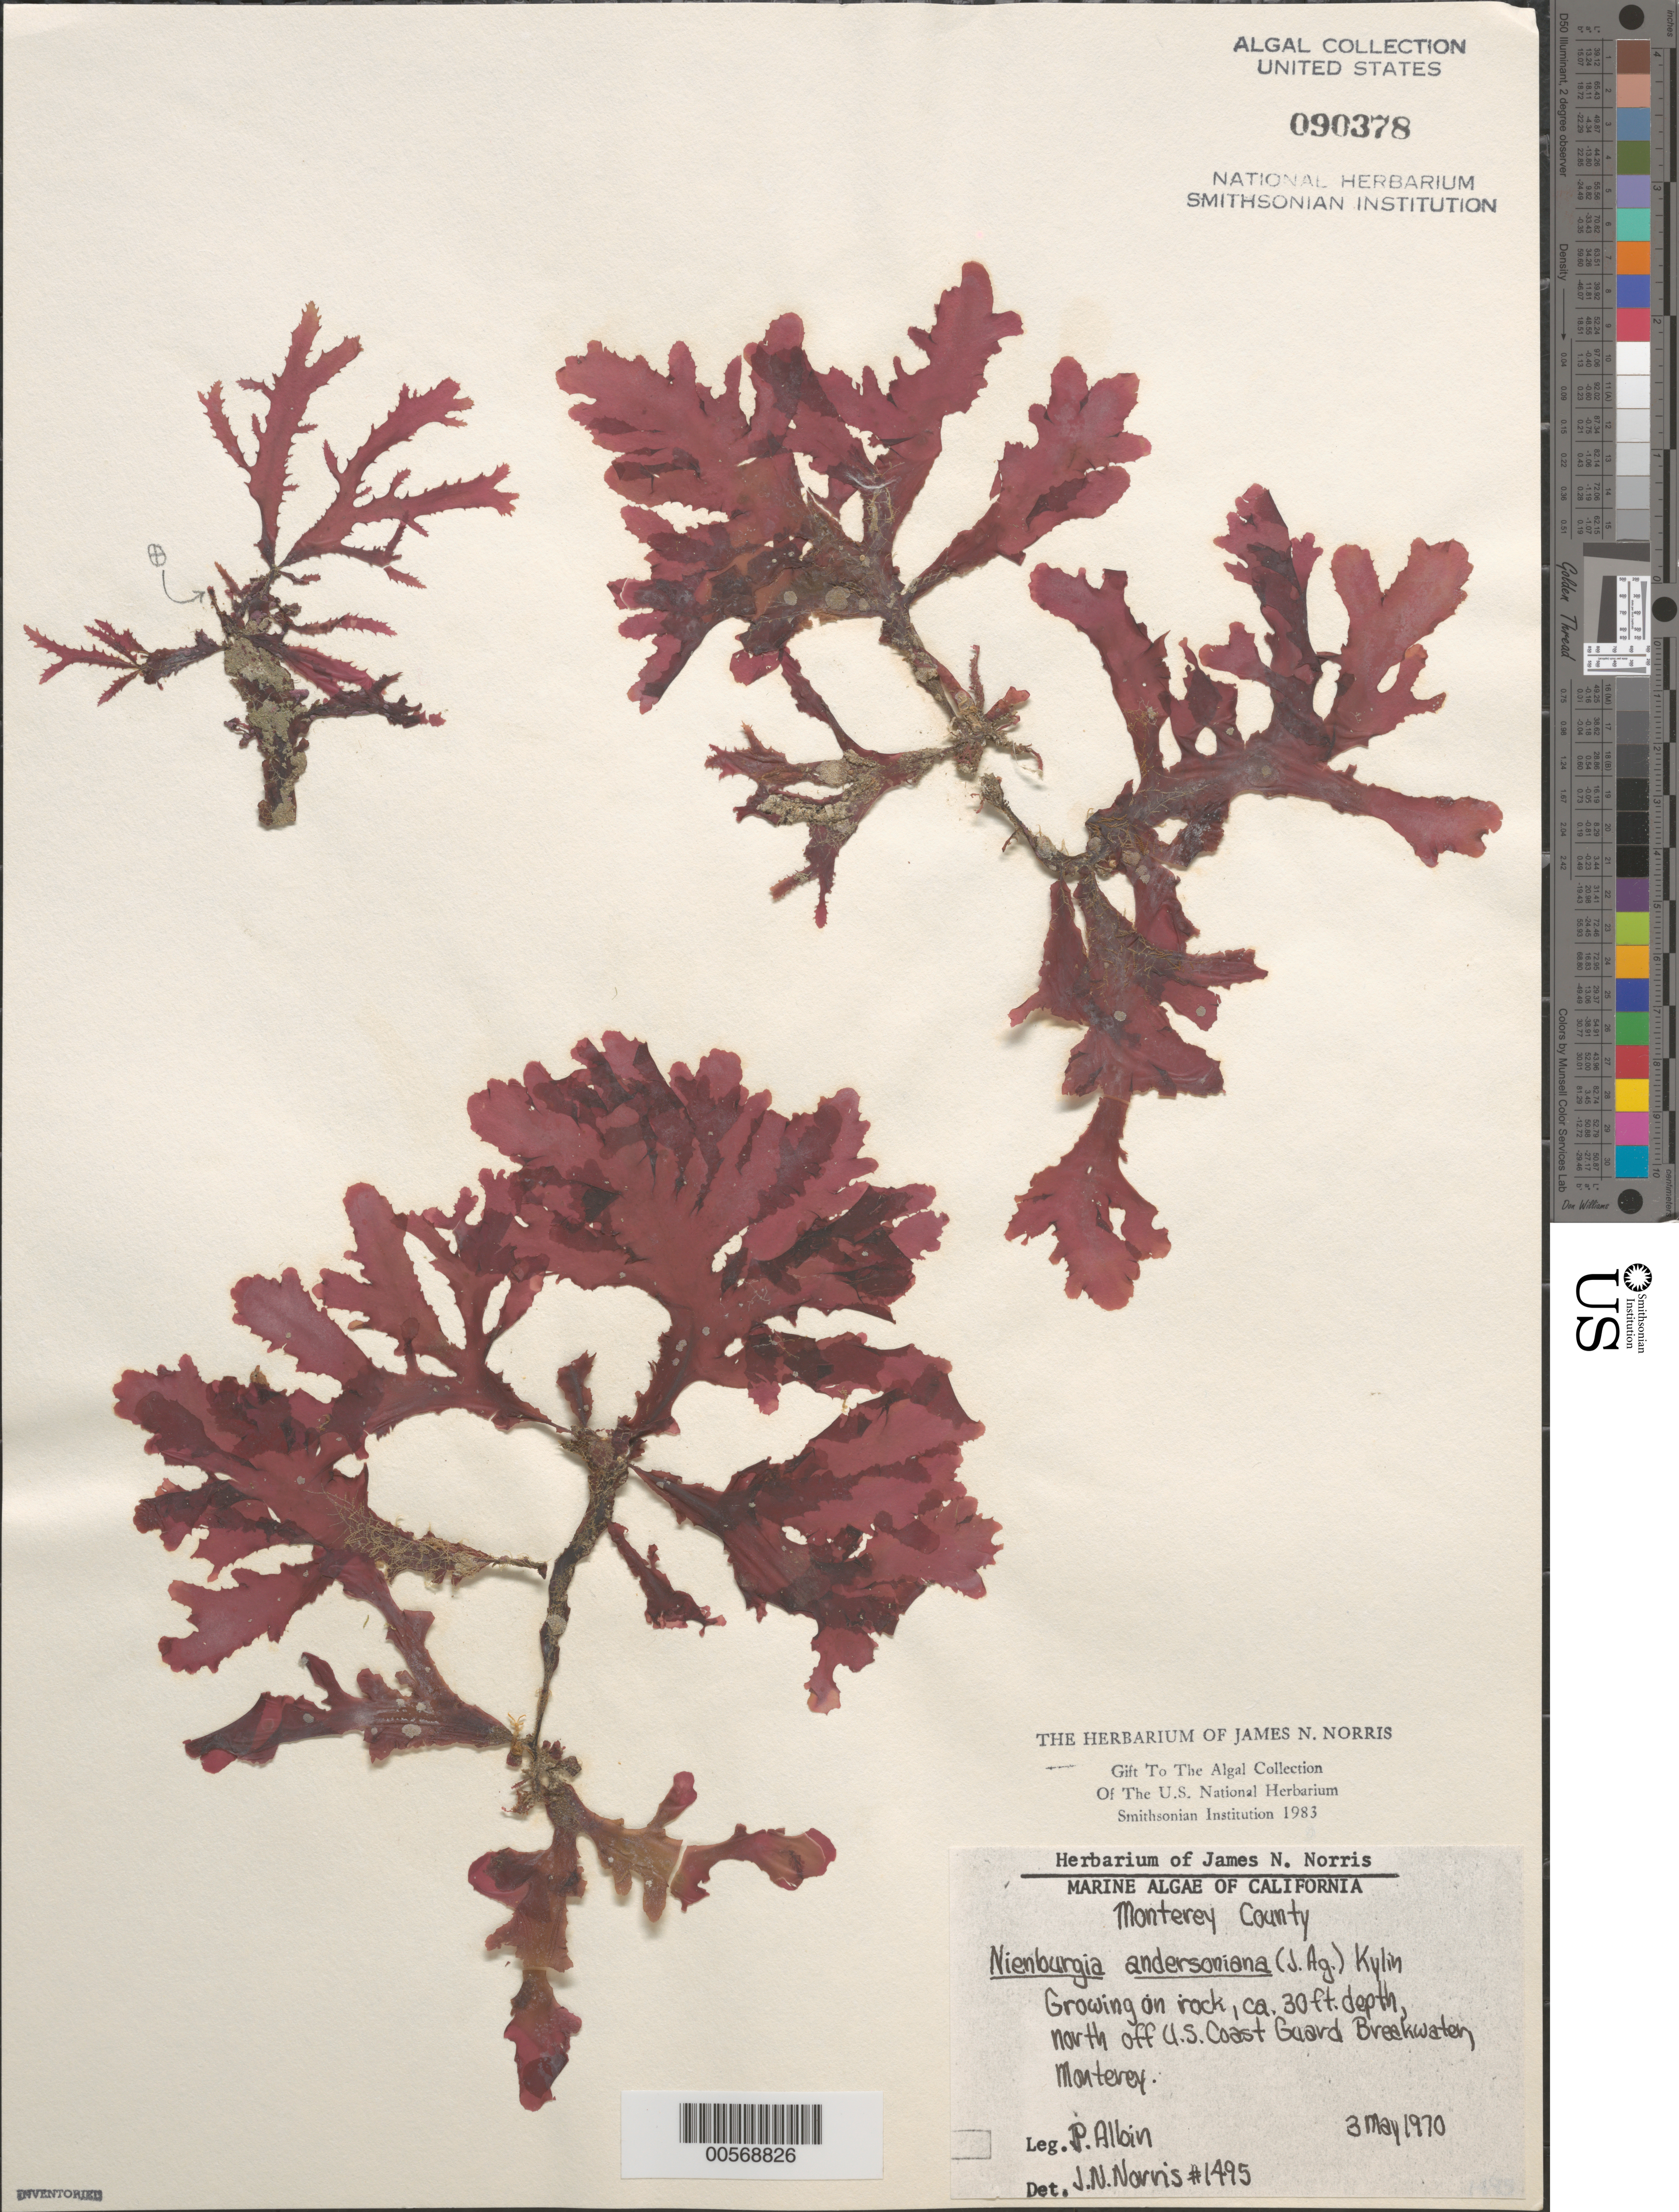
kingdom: Plantae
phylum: Rhodophyta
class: Florideophyceae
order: Ceramiales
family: Delesseriaceae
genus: Nienburgia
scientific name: Nienburgia andersoniana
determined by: Norris, James N.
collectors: P. Albin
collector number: JN-1495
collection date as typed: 03 May 1970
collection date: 1970-05-03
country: United States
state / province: California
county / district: Monterey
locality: Monterey, off Coast Guard breakwater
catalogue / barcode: US 90378